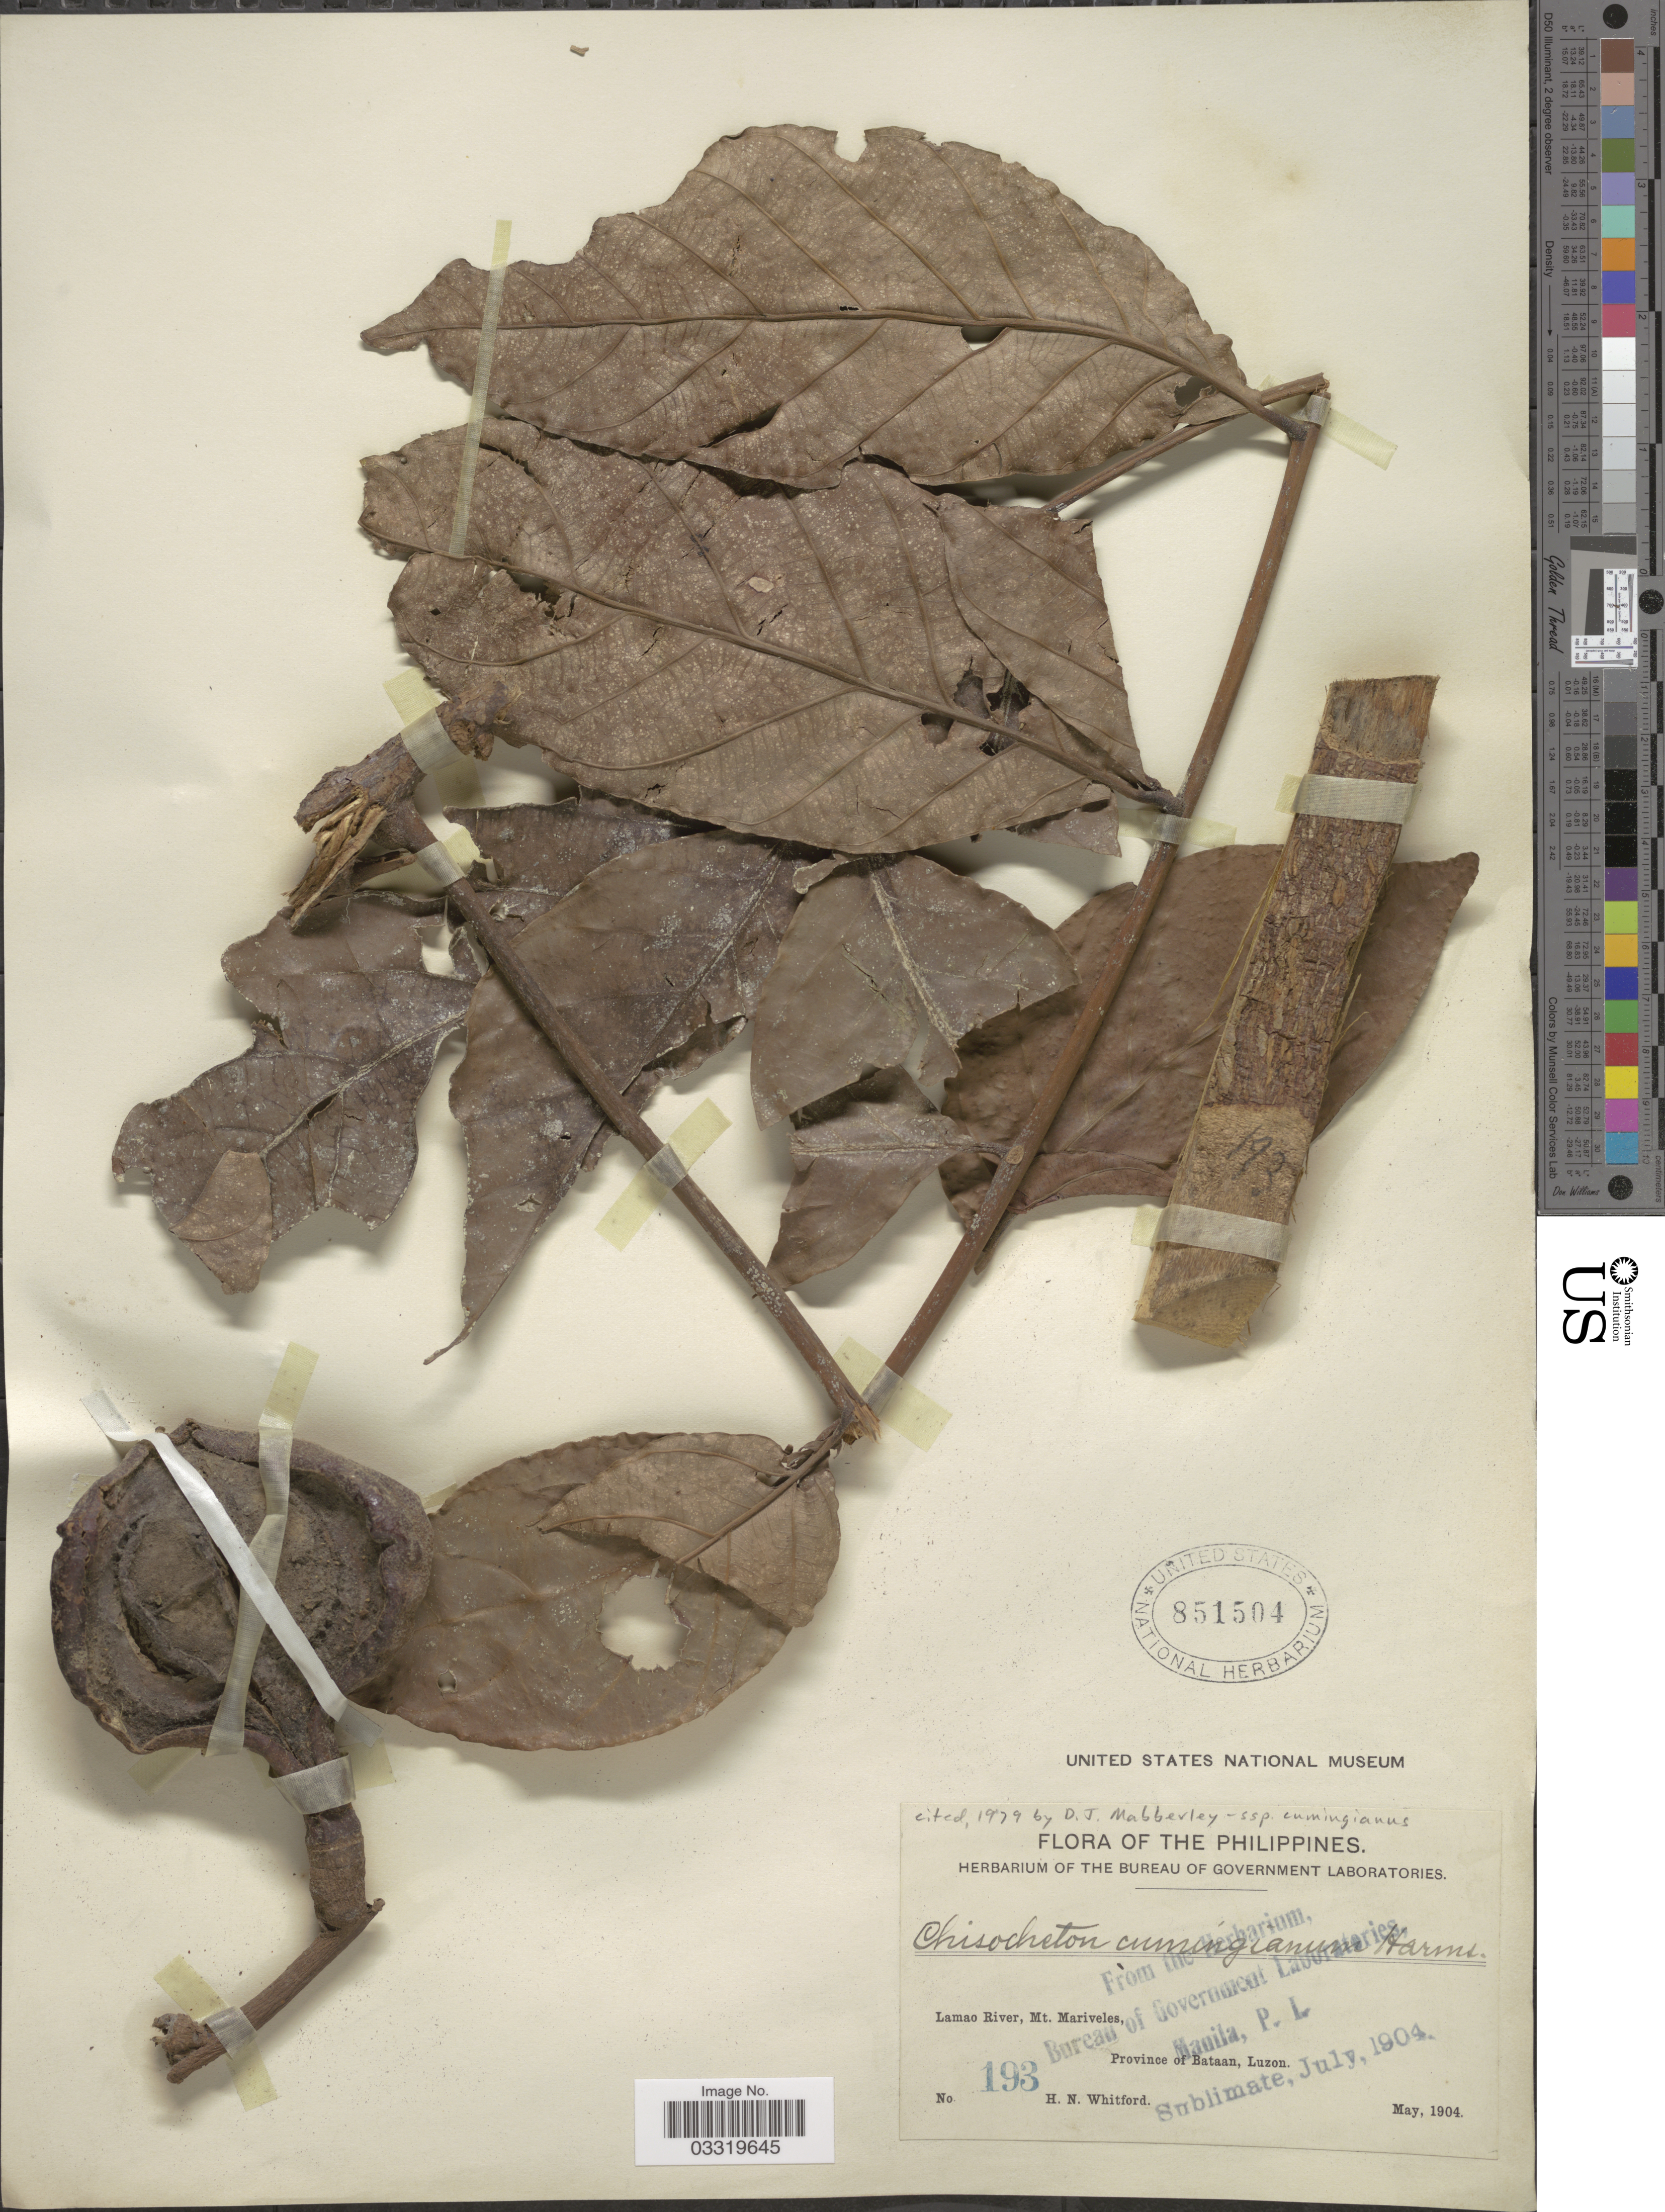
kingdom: Plantae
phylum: Tracheophyta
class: Magnoliopsida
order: Sapindales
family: Meliaceae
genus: Chisocheton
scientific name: Chisocheton cumingianus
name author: (C. DC.) Harms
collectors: H. N. Whitford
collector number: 193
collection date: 1904-05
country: Philippines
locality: Lamao River, Mt. Mariveles, Province of Bataan, Luzon.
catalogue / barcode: US 851504